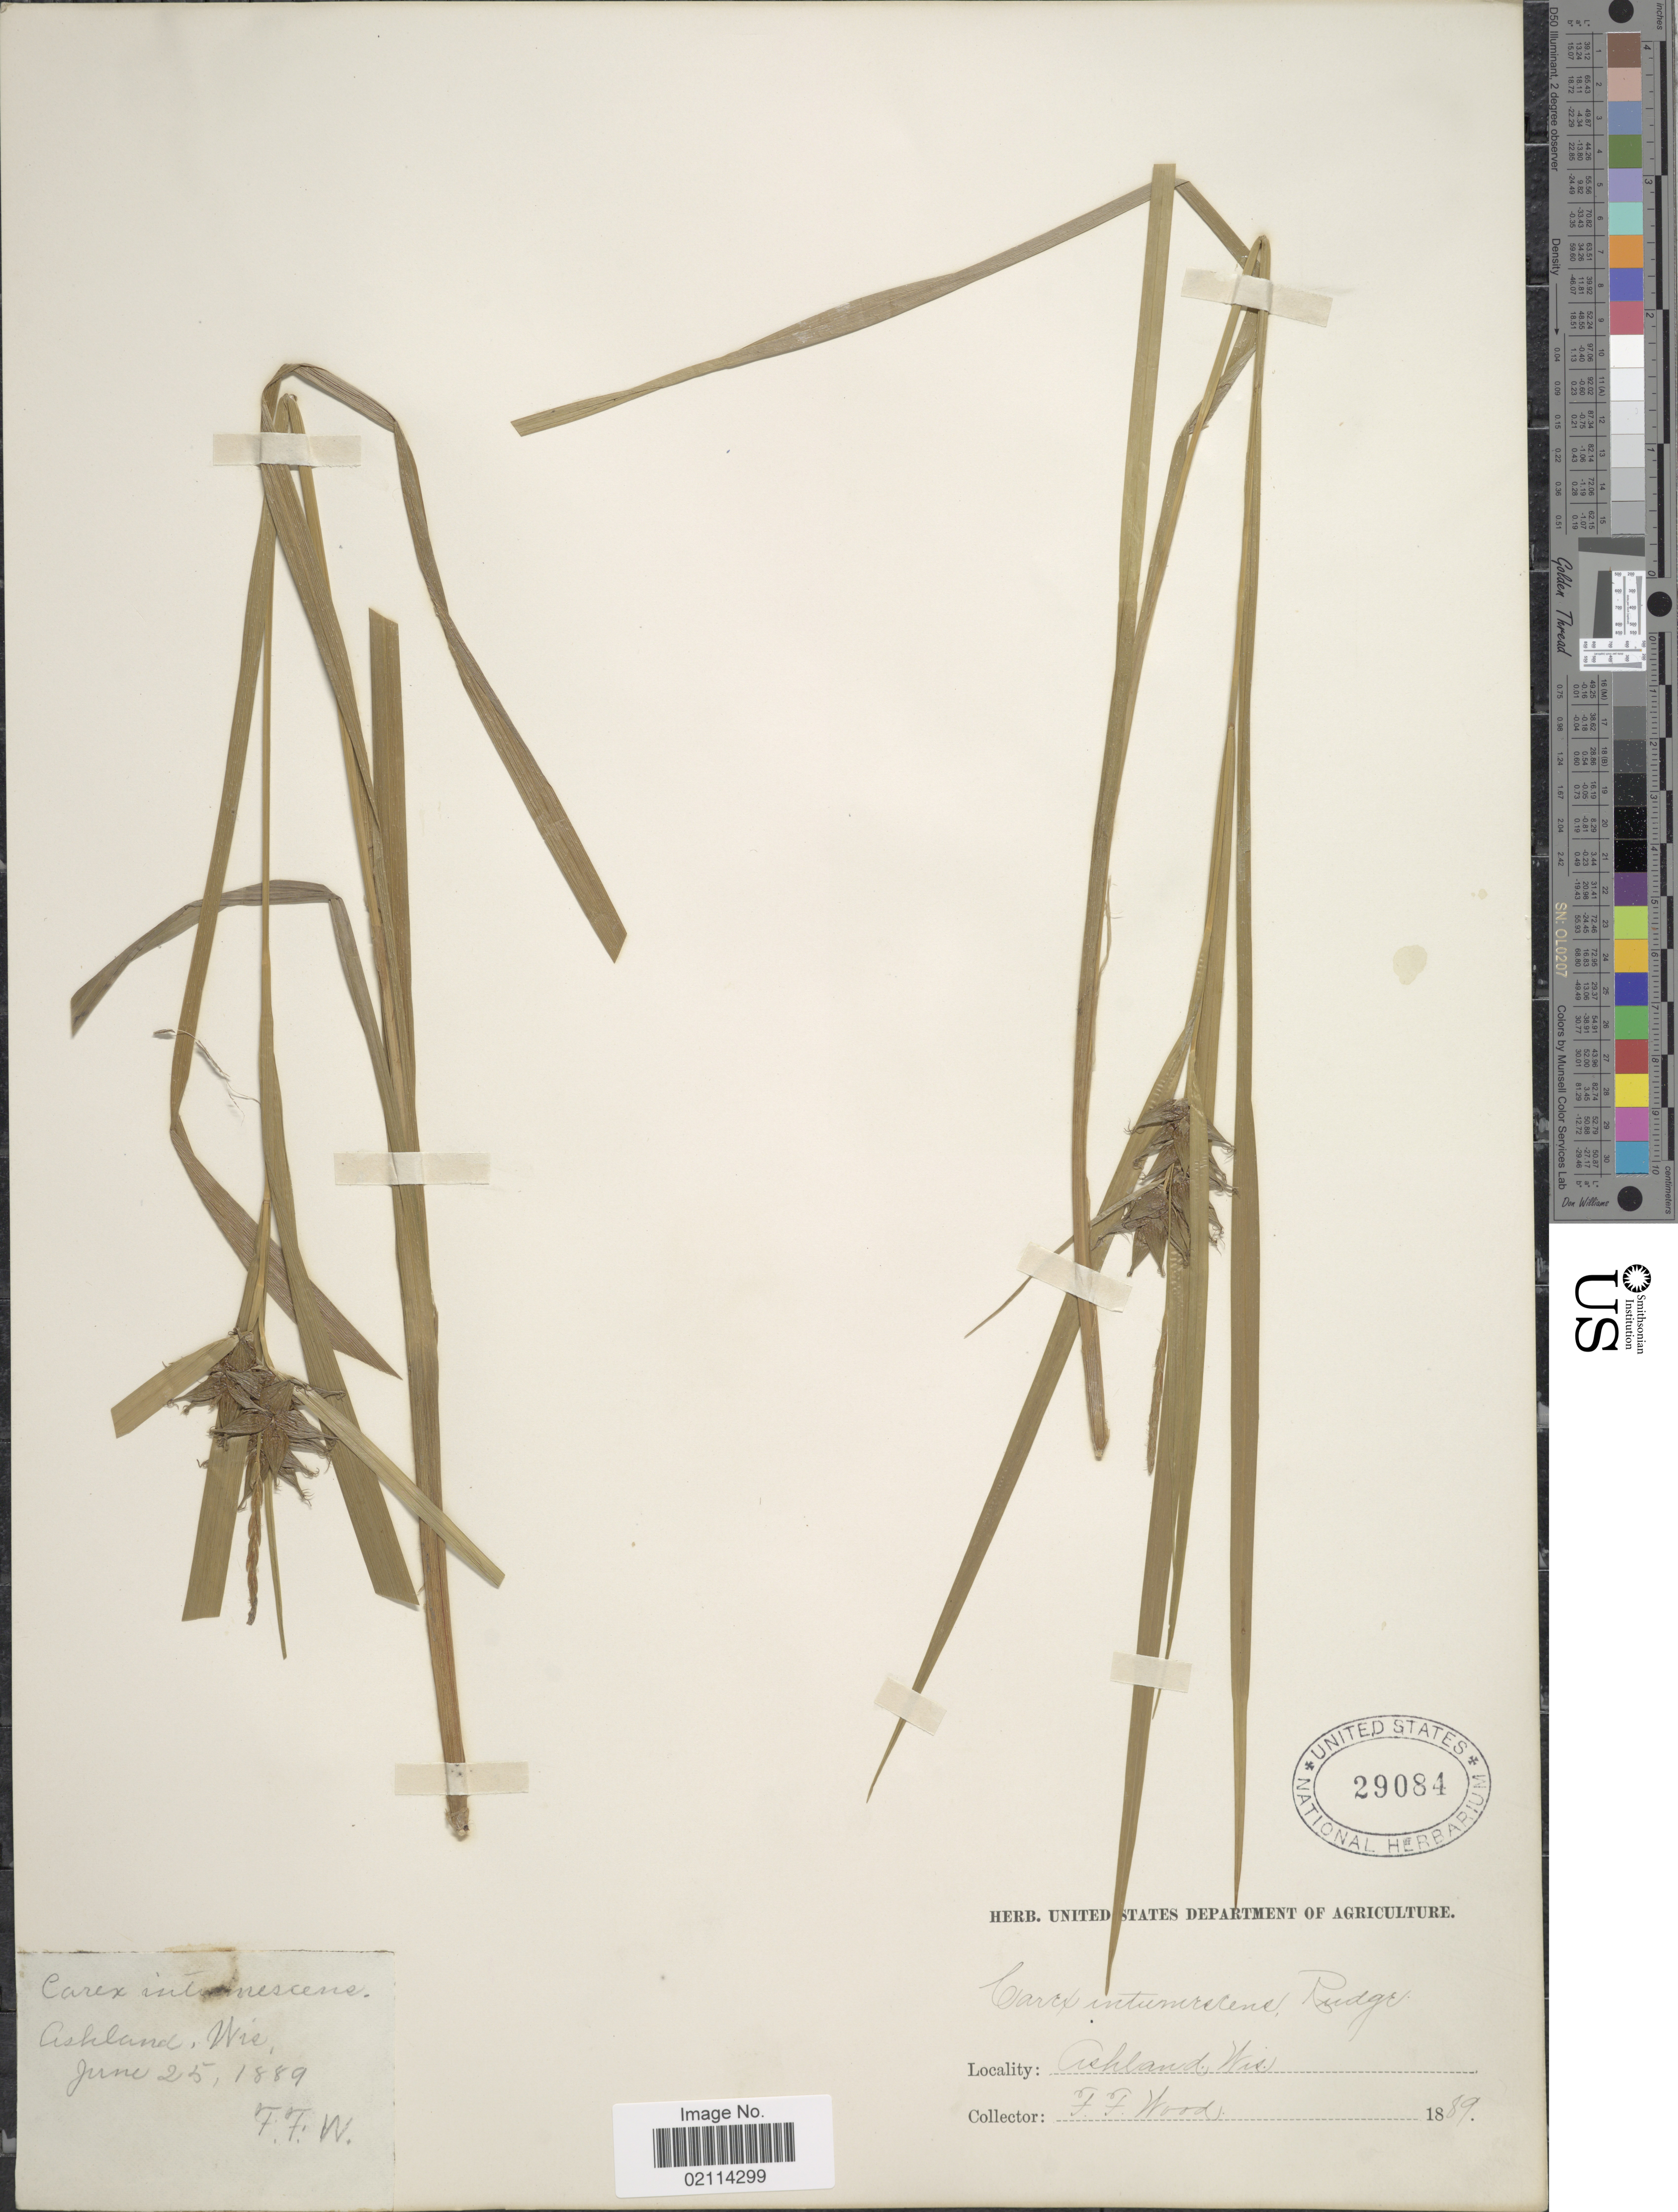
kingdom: Plantae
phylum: Tracheophyta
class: Liliopsida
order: Poales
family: Cyperaceae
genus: Carex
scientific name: Carex intumescens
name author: Rudge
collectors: F. Wood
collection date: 1889-06-25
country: United States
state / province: Wisconsin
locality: Ashland.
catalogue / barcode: US 29084